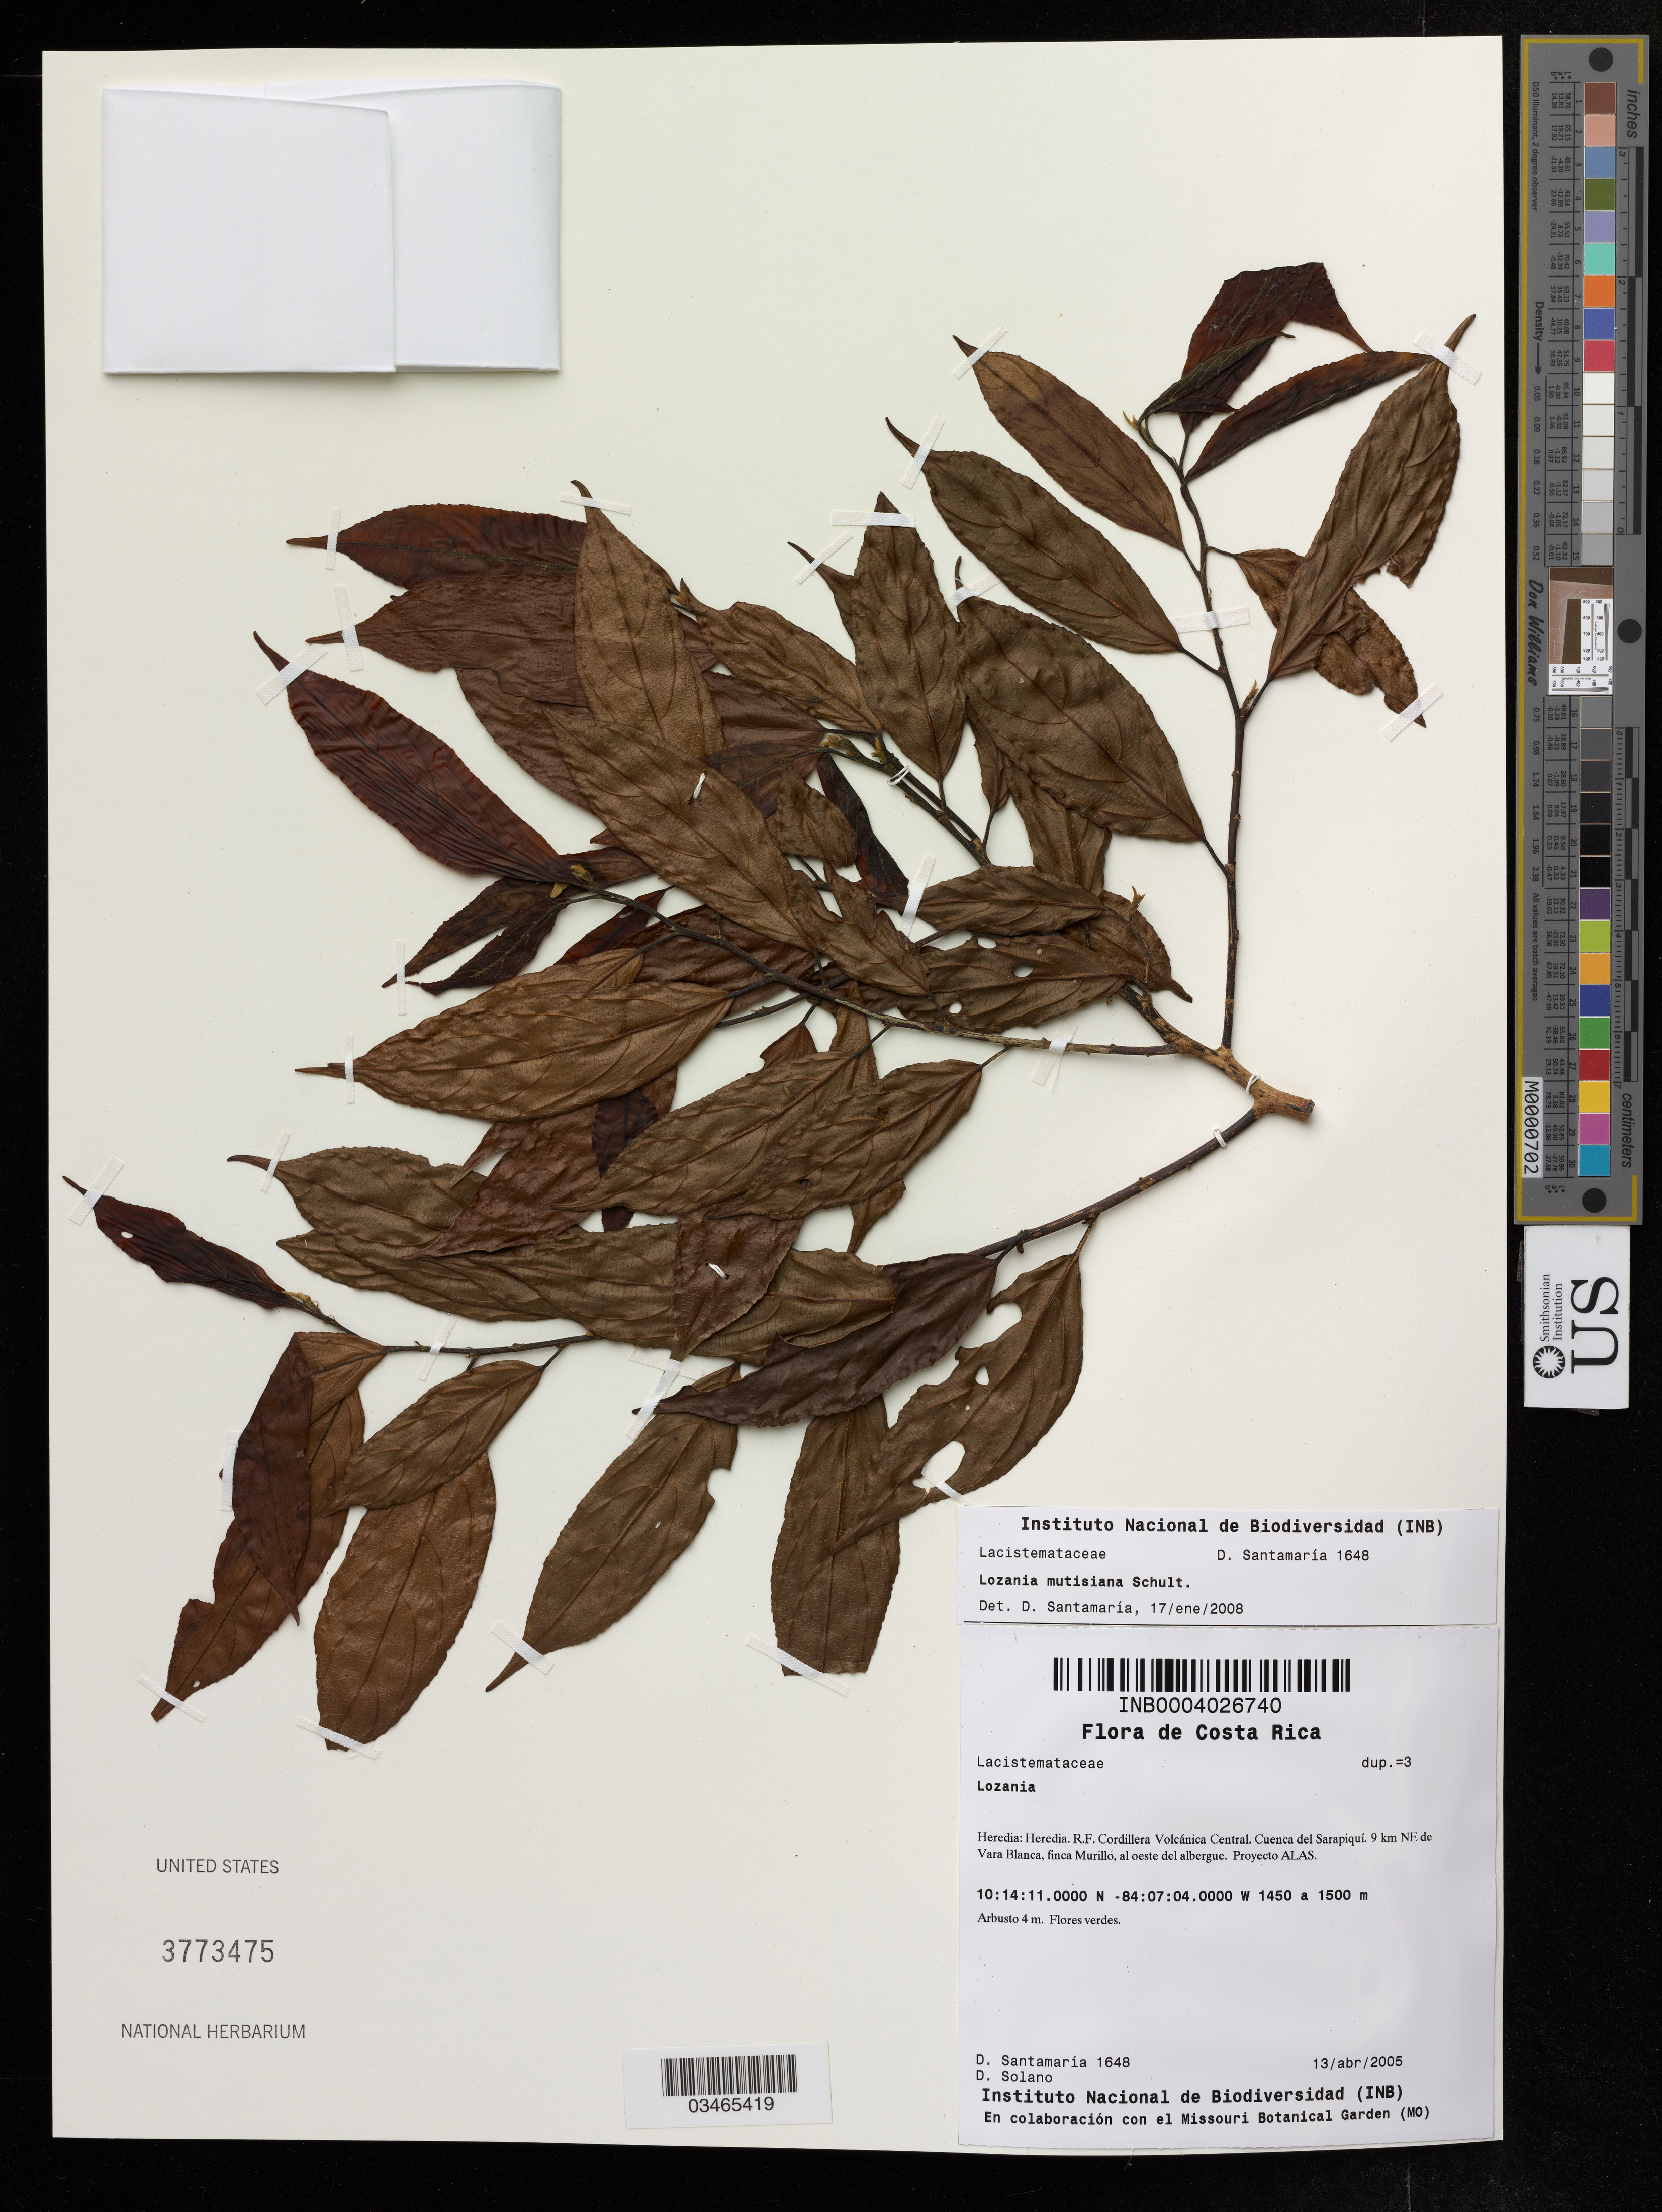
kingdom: Plantae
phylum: Tracheophyta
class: Magnoliopsida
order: Malpighiales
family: Lacistemataceae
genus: Lozania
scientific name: Lozania sp.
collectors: D. Santamaria & D. Solano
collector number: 1648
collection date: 2005-04-13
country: Costa Rica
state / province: Heredia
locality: R. F. Cordillera Volcánia Central. Cuenca del Sarapiqui. 9 km NE de Vara Blanca, finca Murillo, al oeste del alergue.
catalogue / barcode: US 3772475